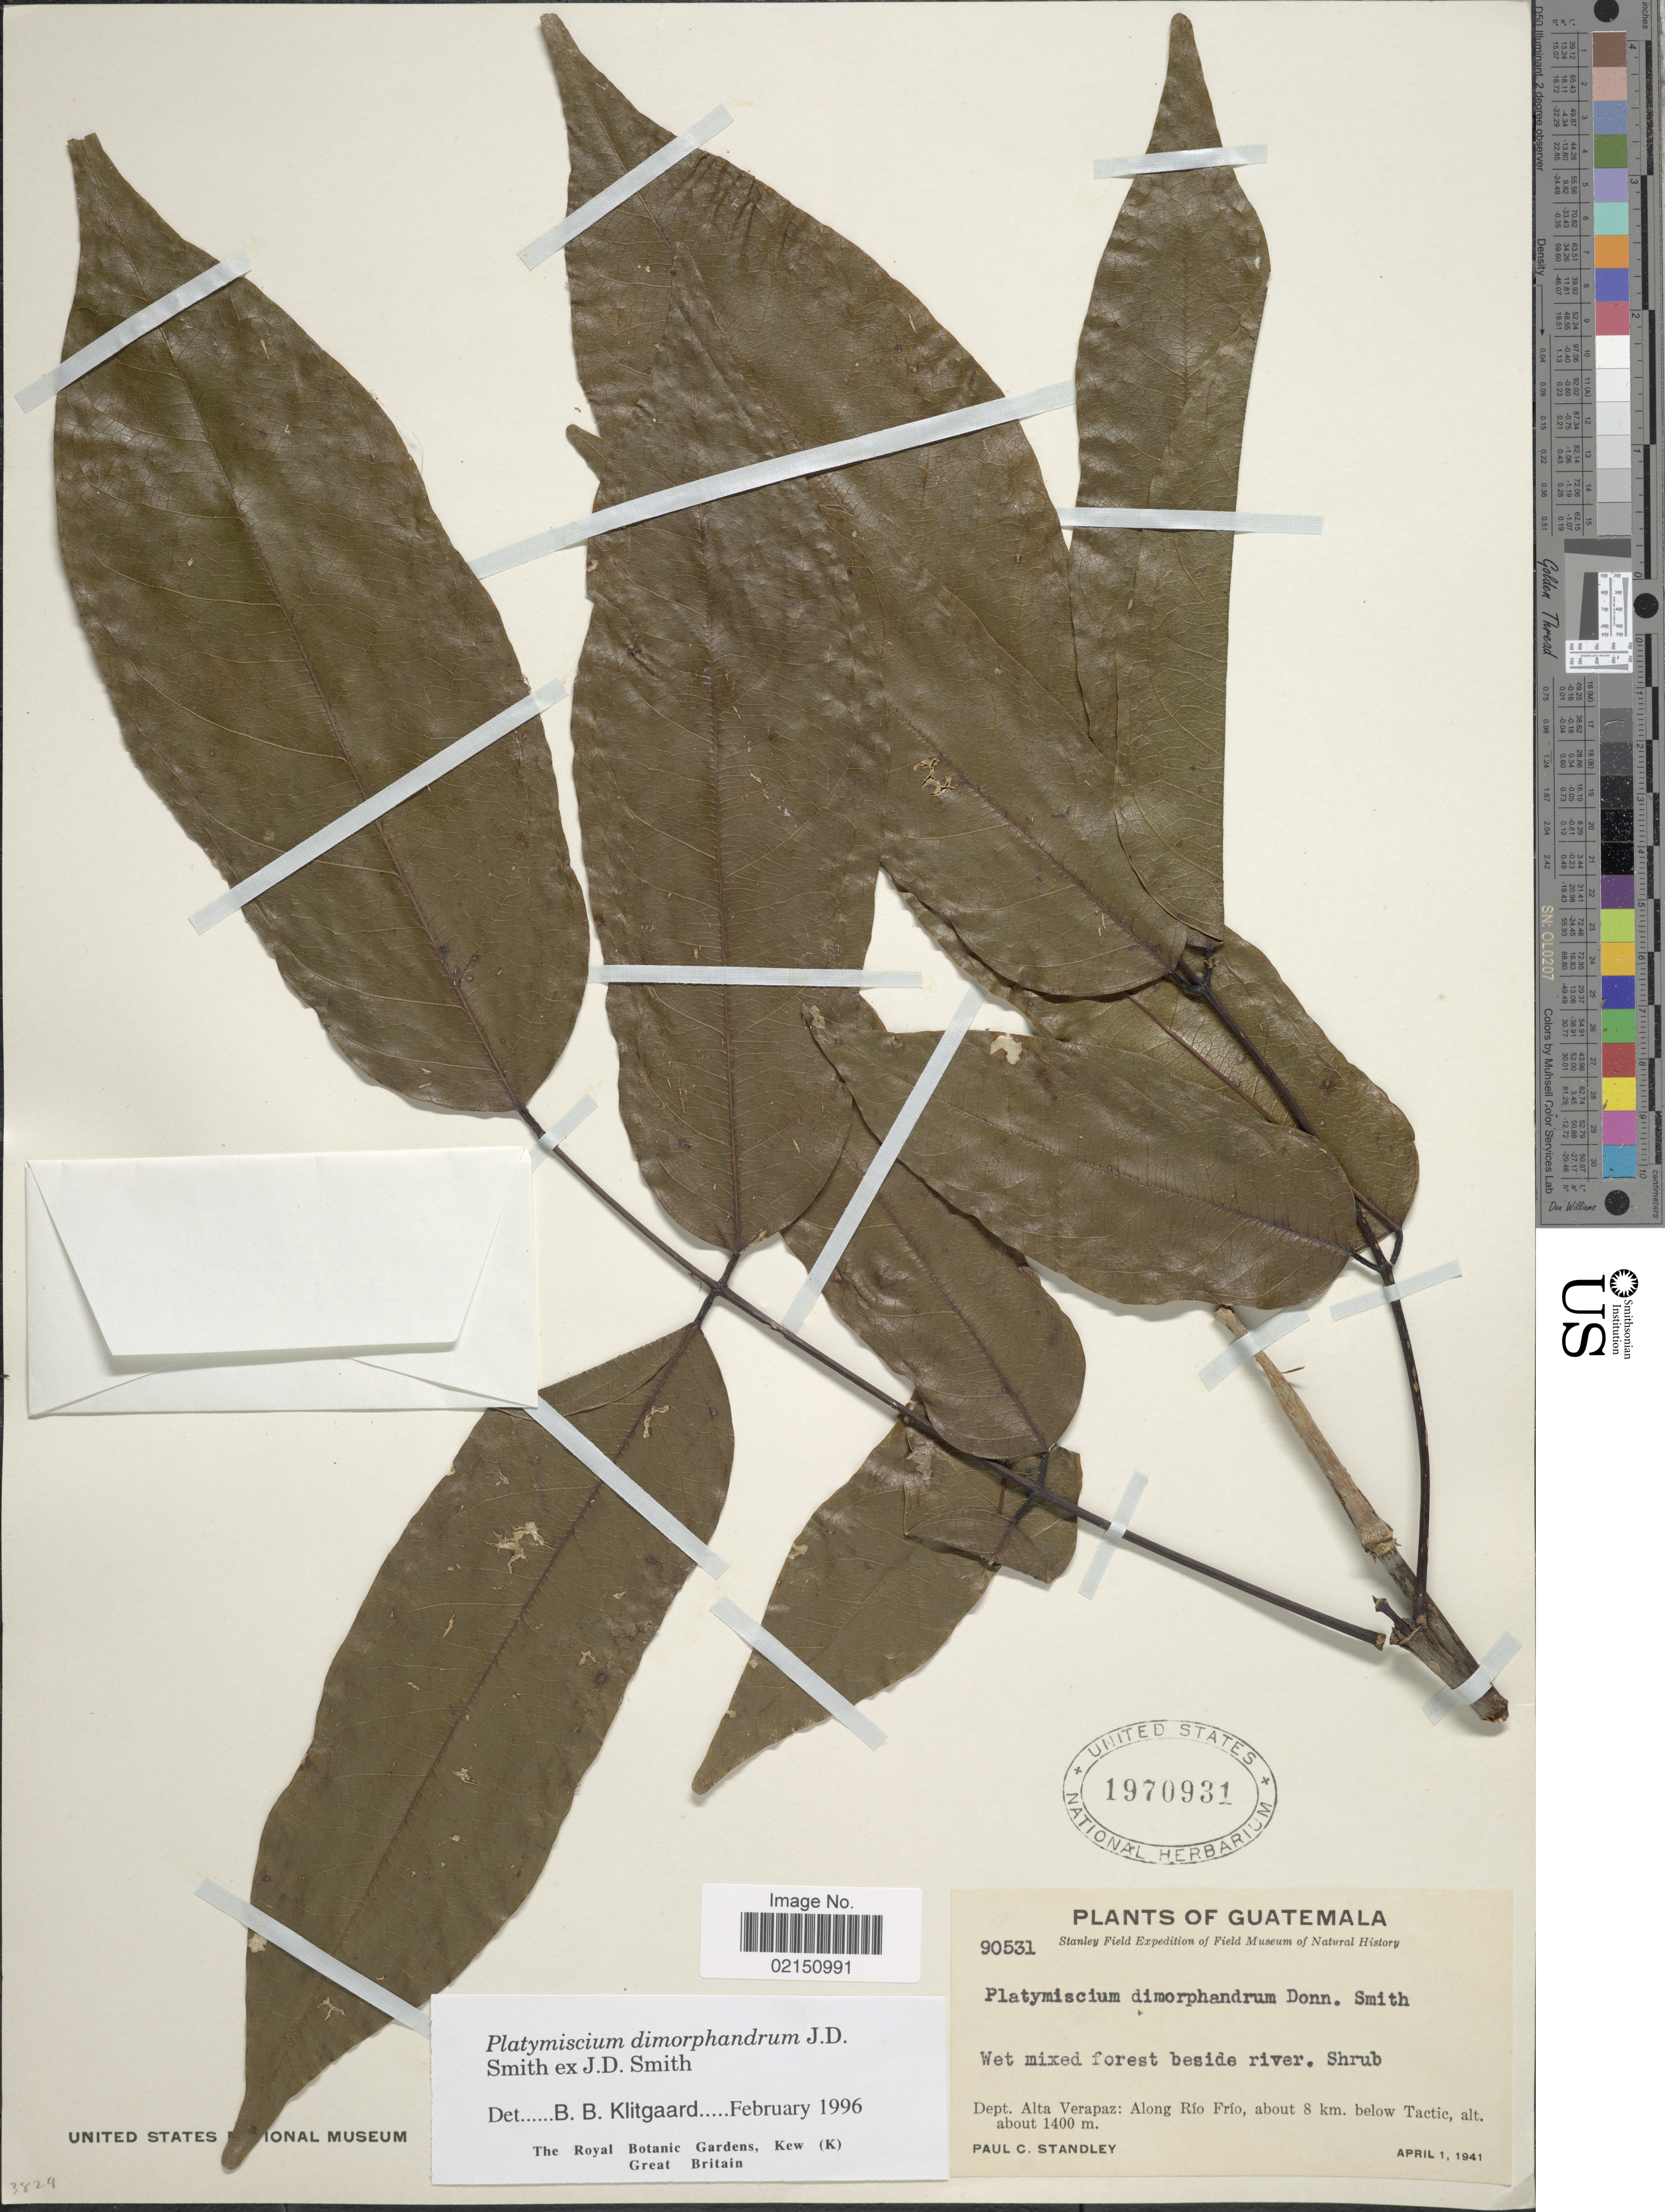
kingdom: Plantae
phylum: Tracheophyta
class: Magnoliopsida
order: Fabales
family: Fabaceae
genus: Platymiscium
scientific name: Platymiscium dimorphandrum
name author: Donn. Sm.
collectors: P. C. Standley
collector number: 90531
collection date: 1941-04-01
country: Guatemala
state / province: Alta Verapaz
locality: Wet mixed forest beside river, Dept. Alta Verapaz: Along Río Frío, about 8 km below Tactic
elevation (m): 1400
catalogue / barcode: US 1970931